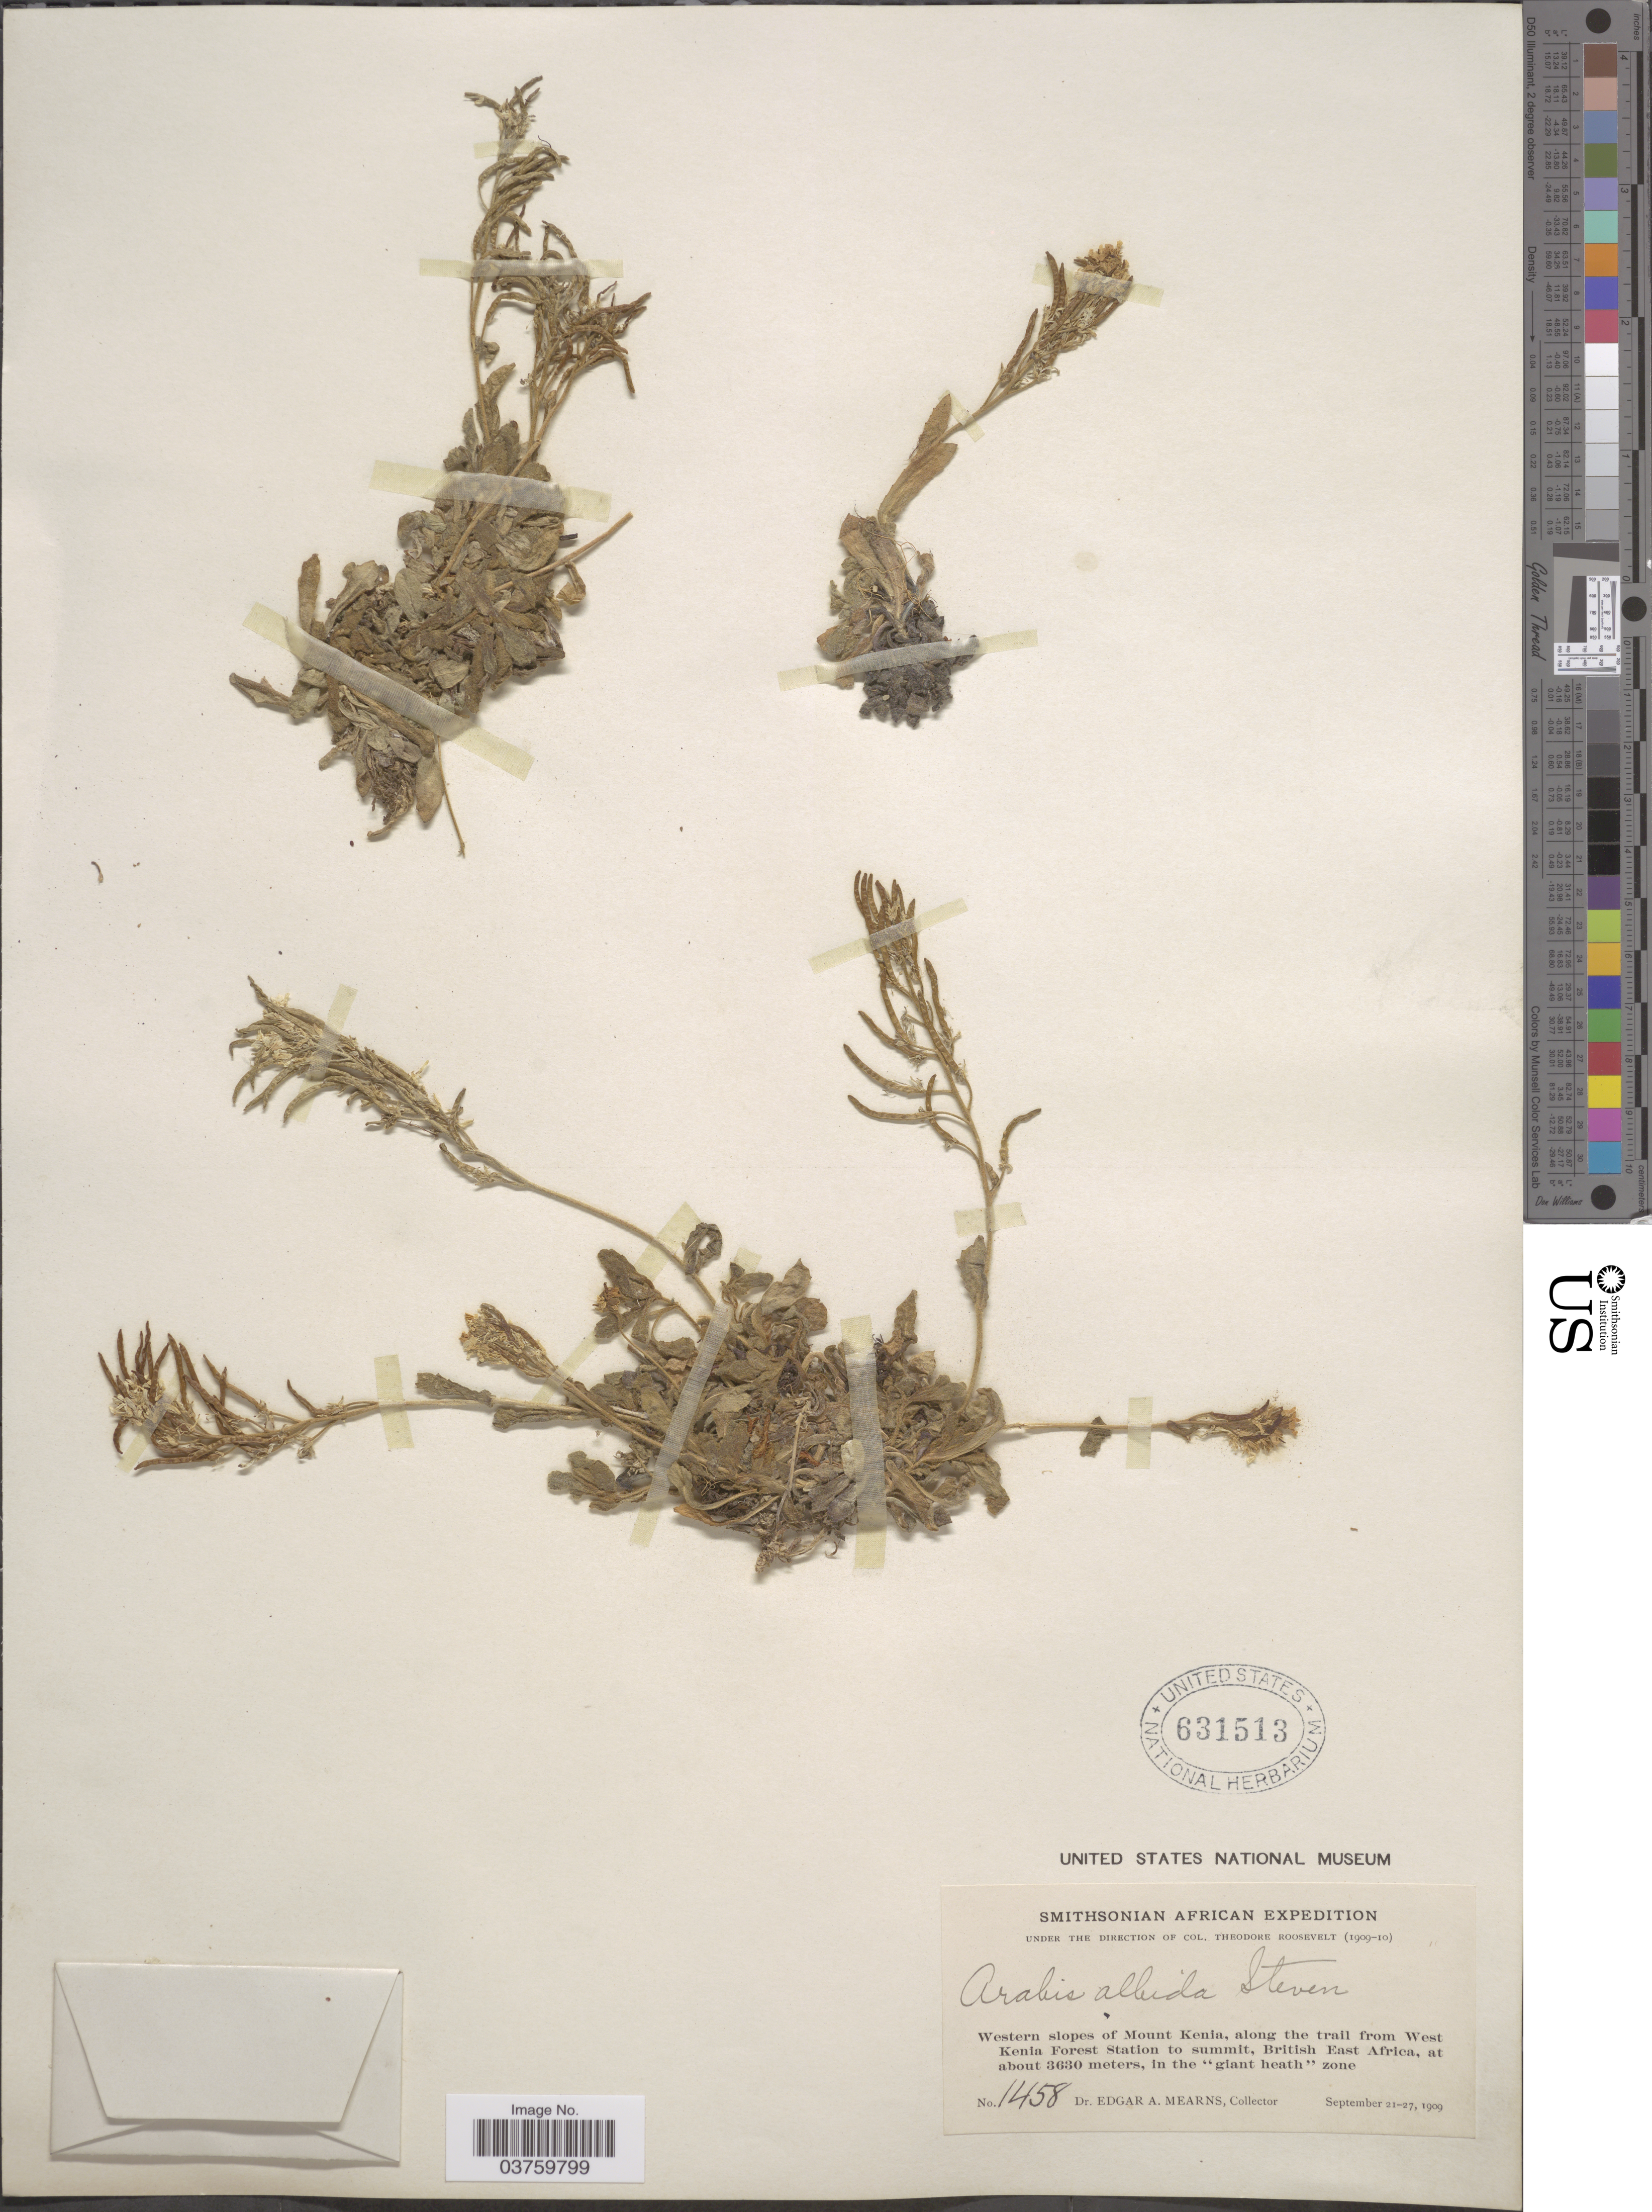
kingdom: Plantae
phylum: Tracheophyta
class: Magnoliopsida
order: Brassicales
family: Brassicaceae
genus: Arabis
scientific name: Arabis albida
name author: Steven ex Fisch.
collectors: E. A. Mearns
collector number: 1458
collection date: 1909-09-21/1909-09-27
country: Kenya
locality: Western slopes of Mount Kenia, along the trail from West Kenia Forest Station to summit, British East Africa, in the "giant heath" zone.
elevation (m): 3630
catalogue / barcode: US 631513